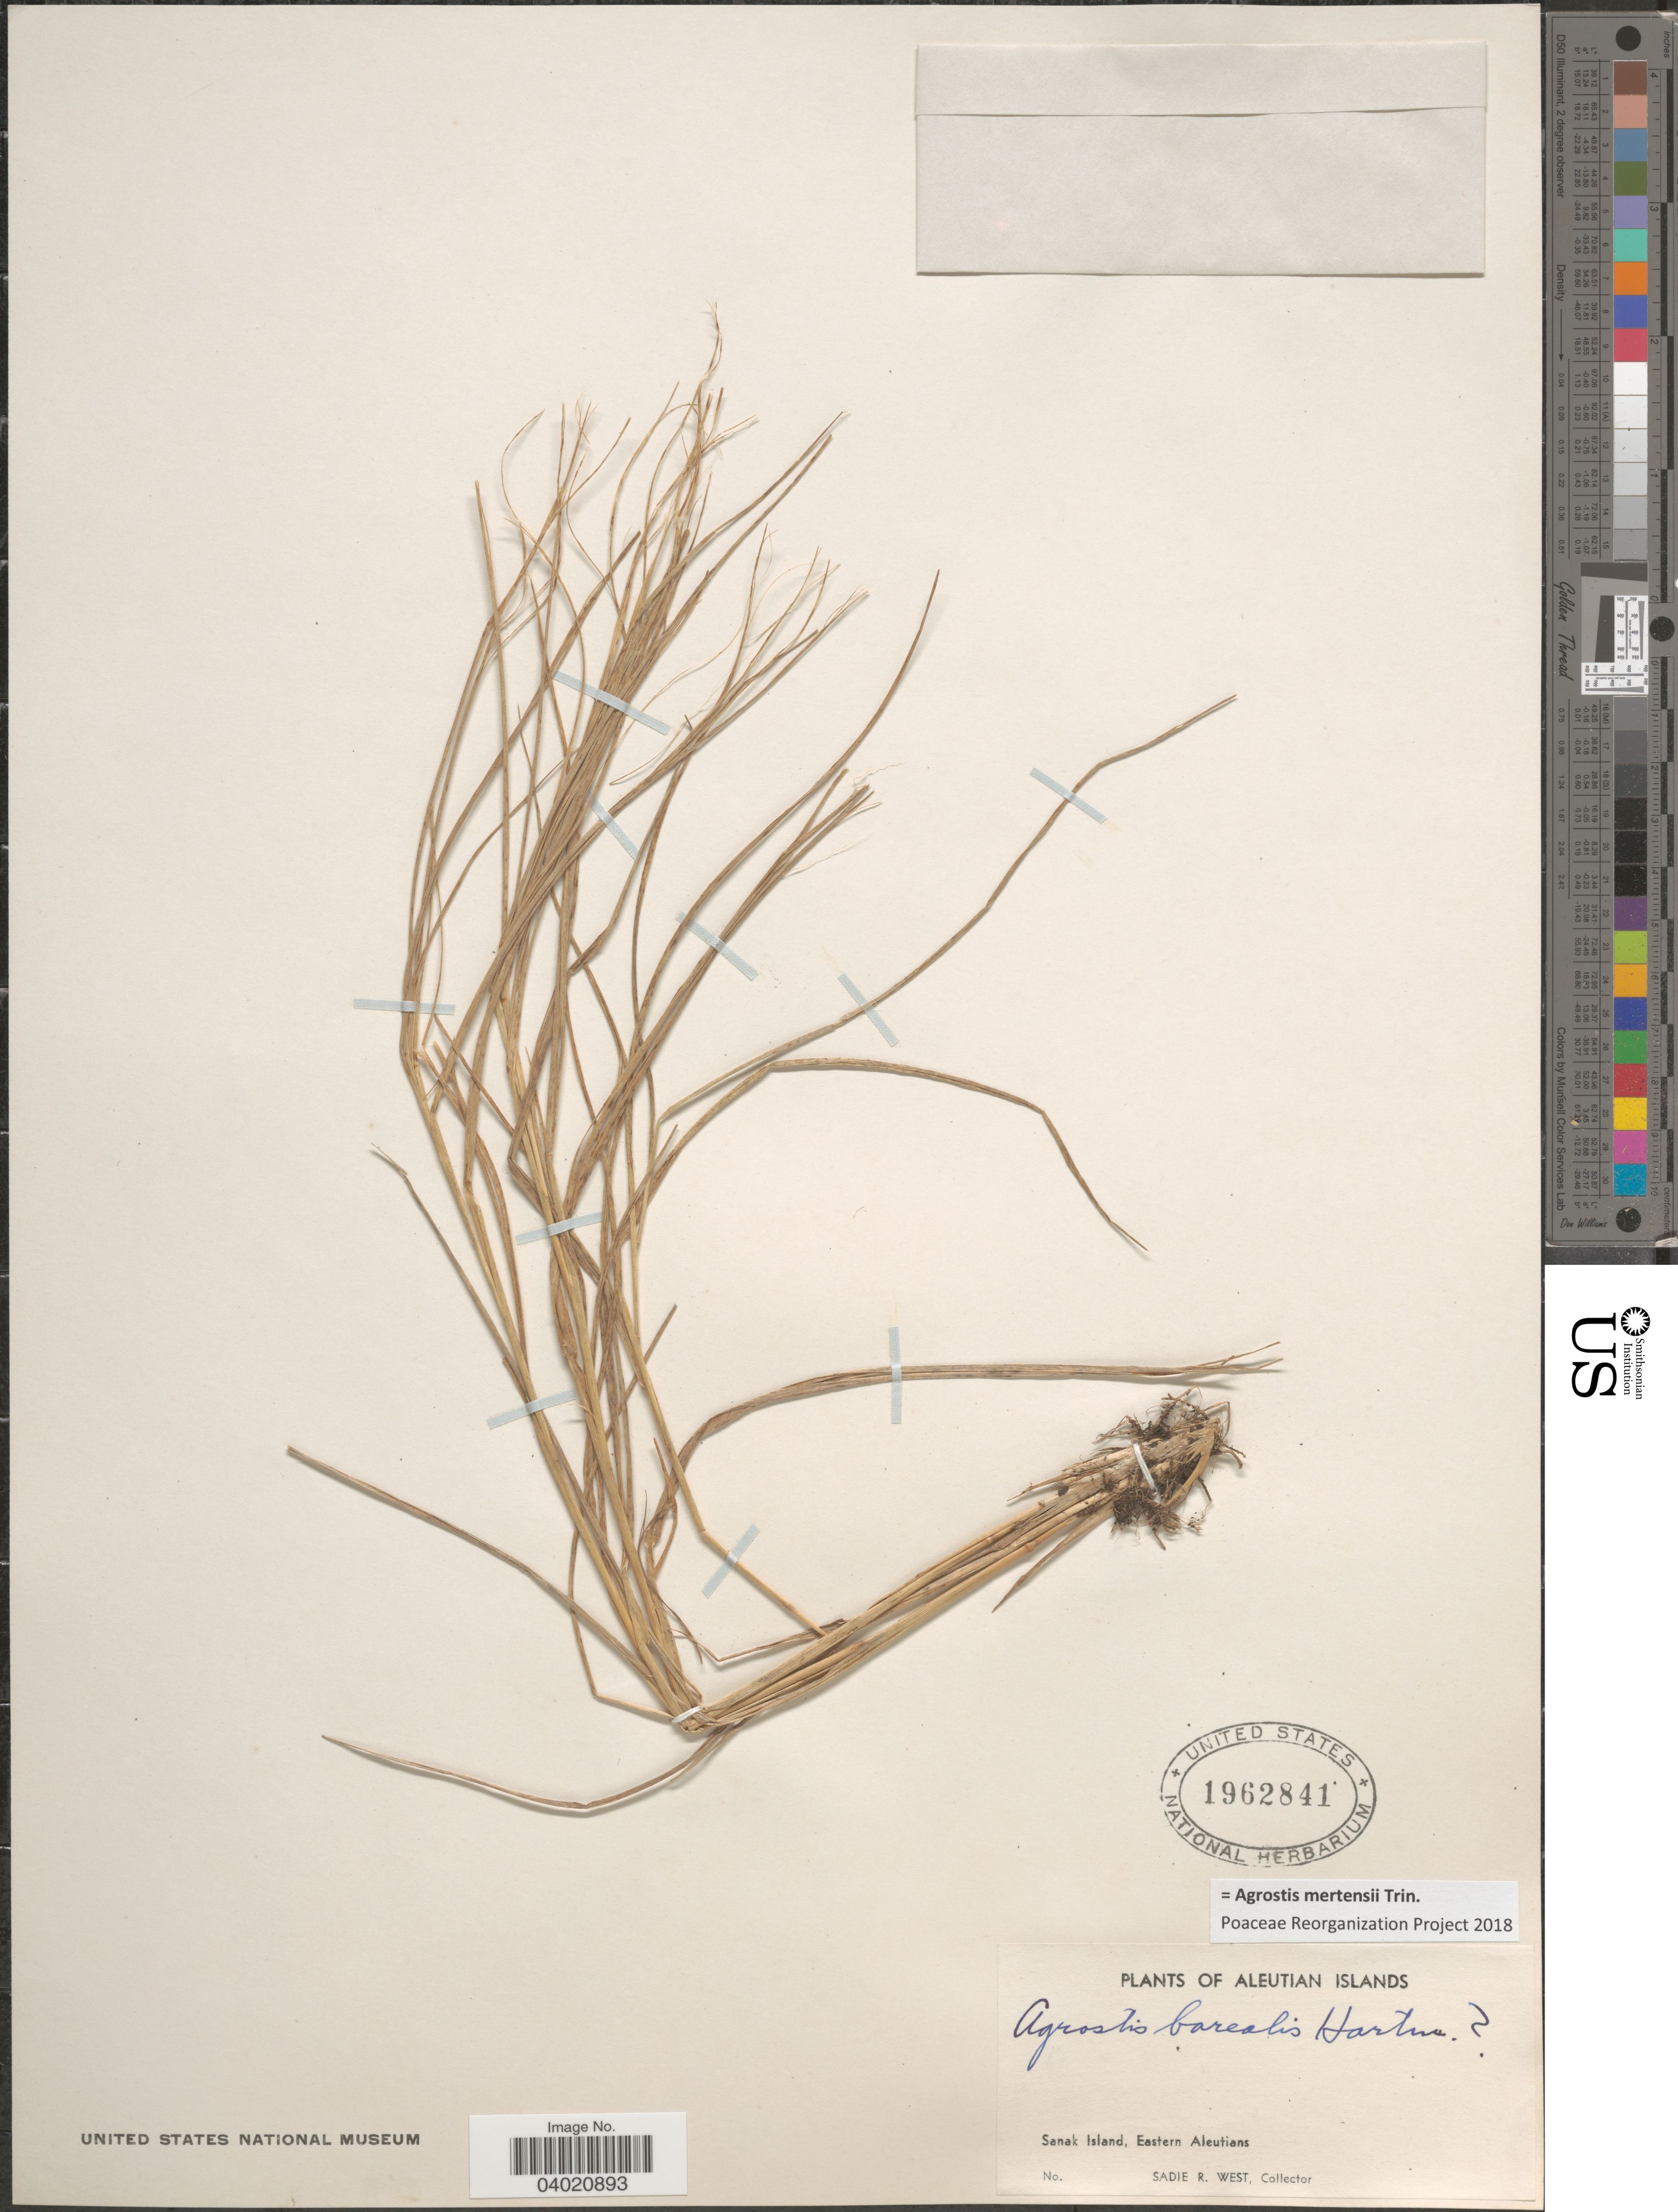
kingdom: Plantae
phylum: Tracheophyta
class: Liliopsida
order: Poales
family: Poaceae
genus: Agrostis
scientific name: Agrostis mertensii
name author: Trin.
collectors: S. R. West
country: United States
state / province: Alaska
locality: Aleutian Islands. Sanak Island, Eastern Aleutians.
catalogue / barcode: US 1962841